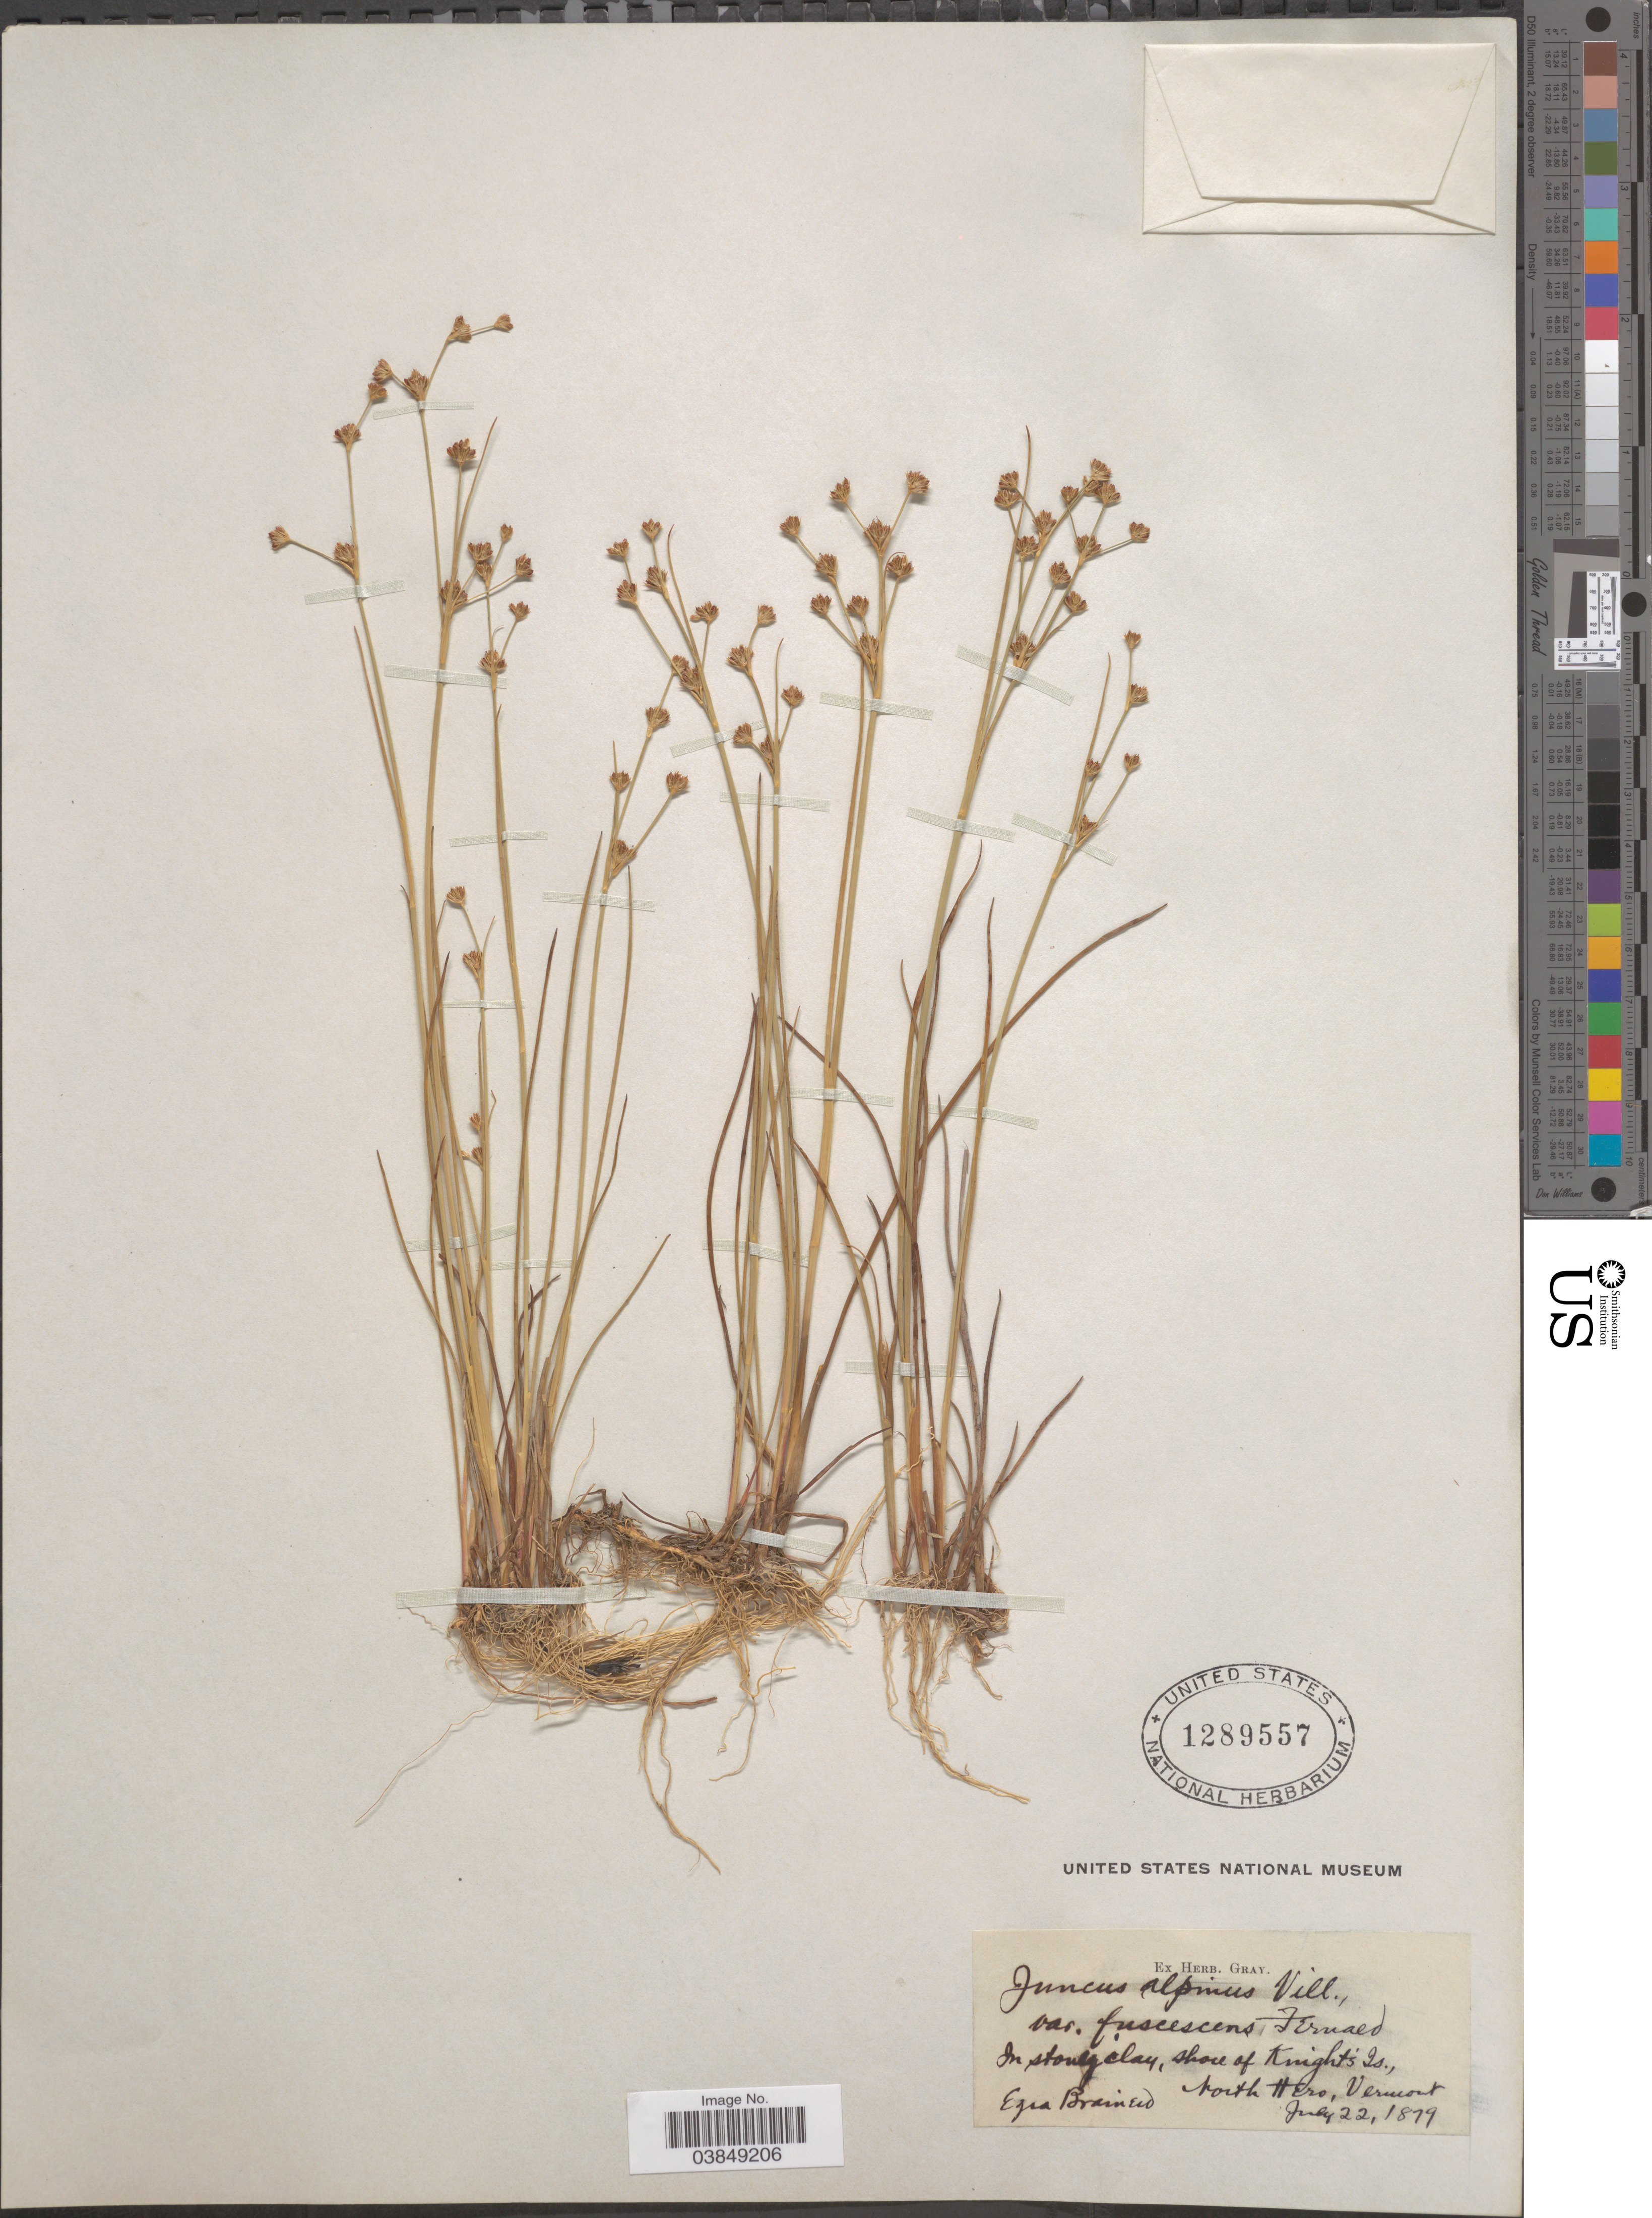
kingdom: Plantae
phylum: Tracheophyta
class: Liliopsida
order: Poales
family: Juncaceae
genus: Juncus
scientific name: Juncus alpinus var. rariflorus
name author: (Hartm.) Hartm.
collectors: E. Brainerd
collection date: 1879-07-22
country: United States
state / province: Vermont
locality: Shore of Knights Is., North Hero.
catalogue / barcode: US 1289557